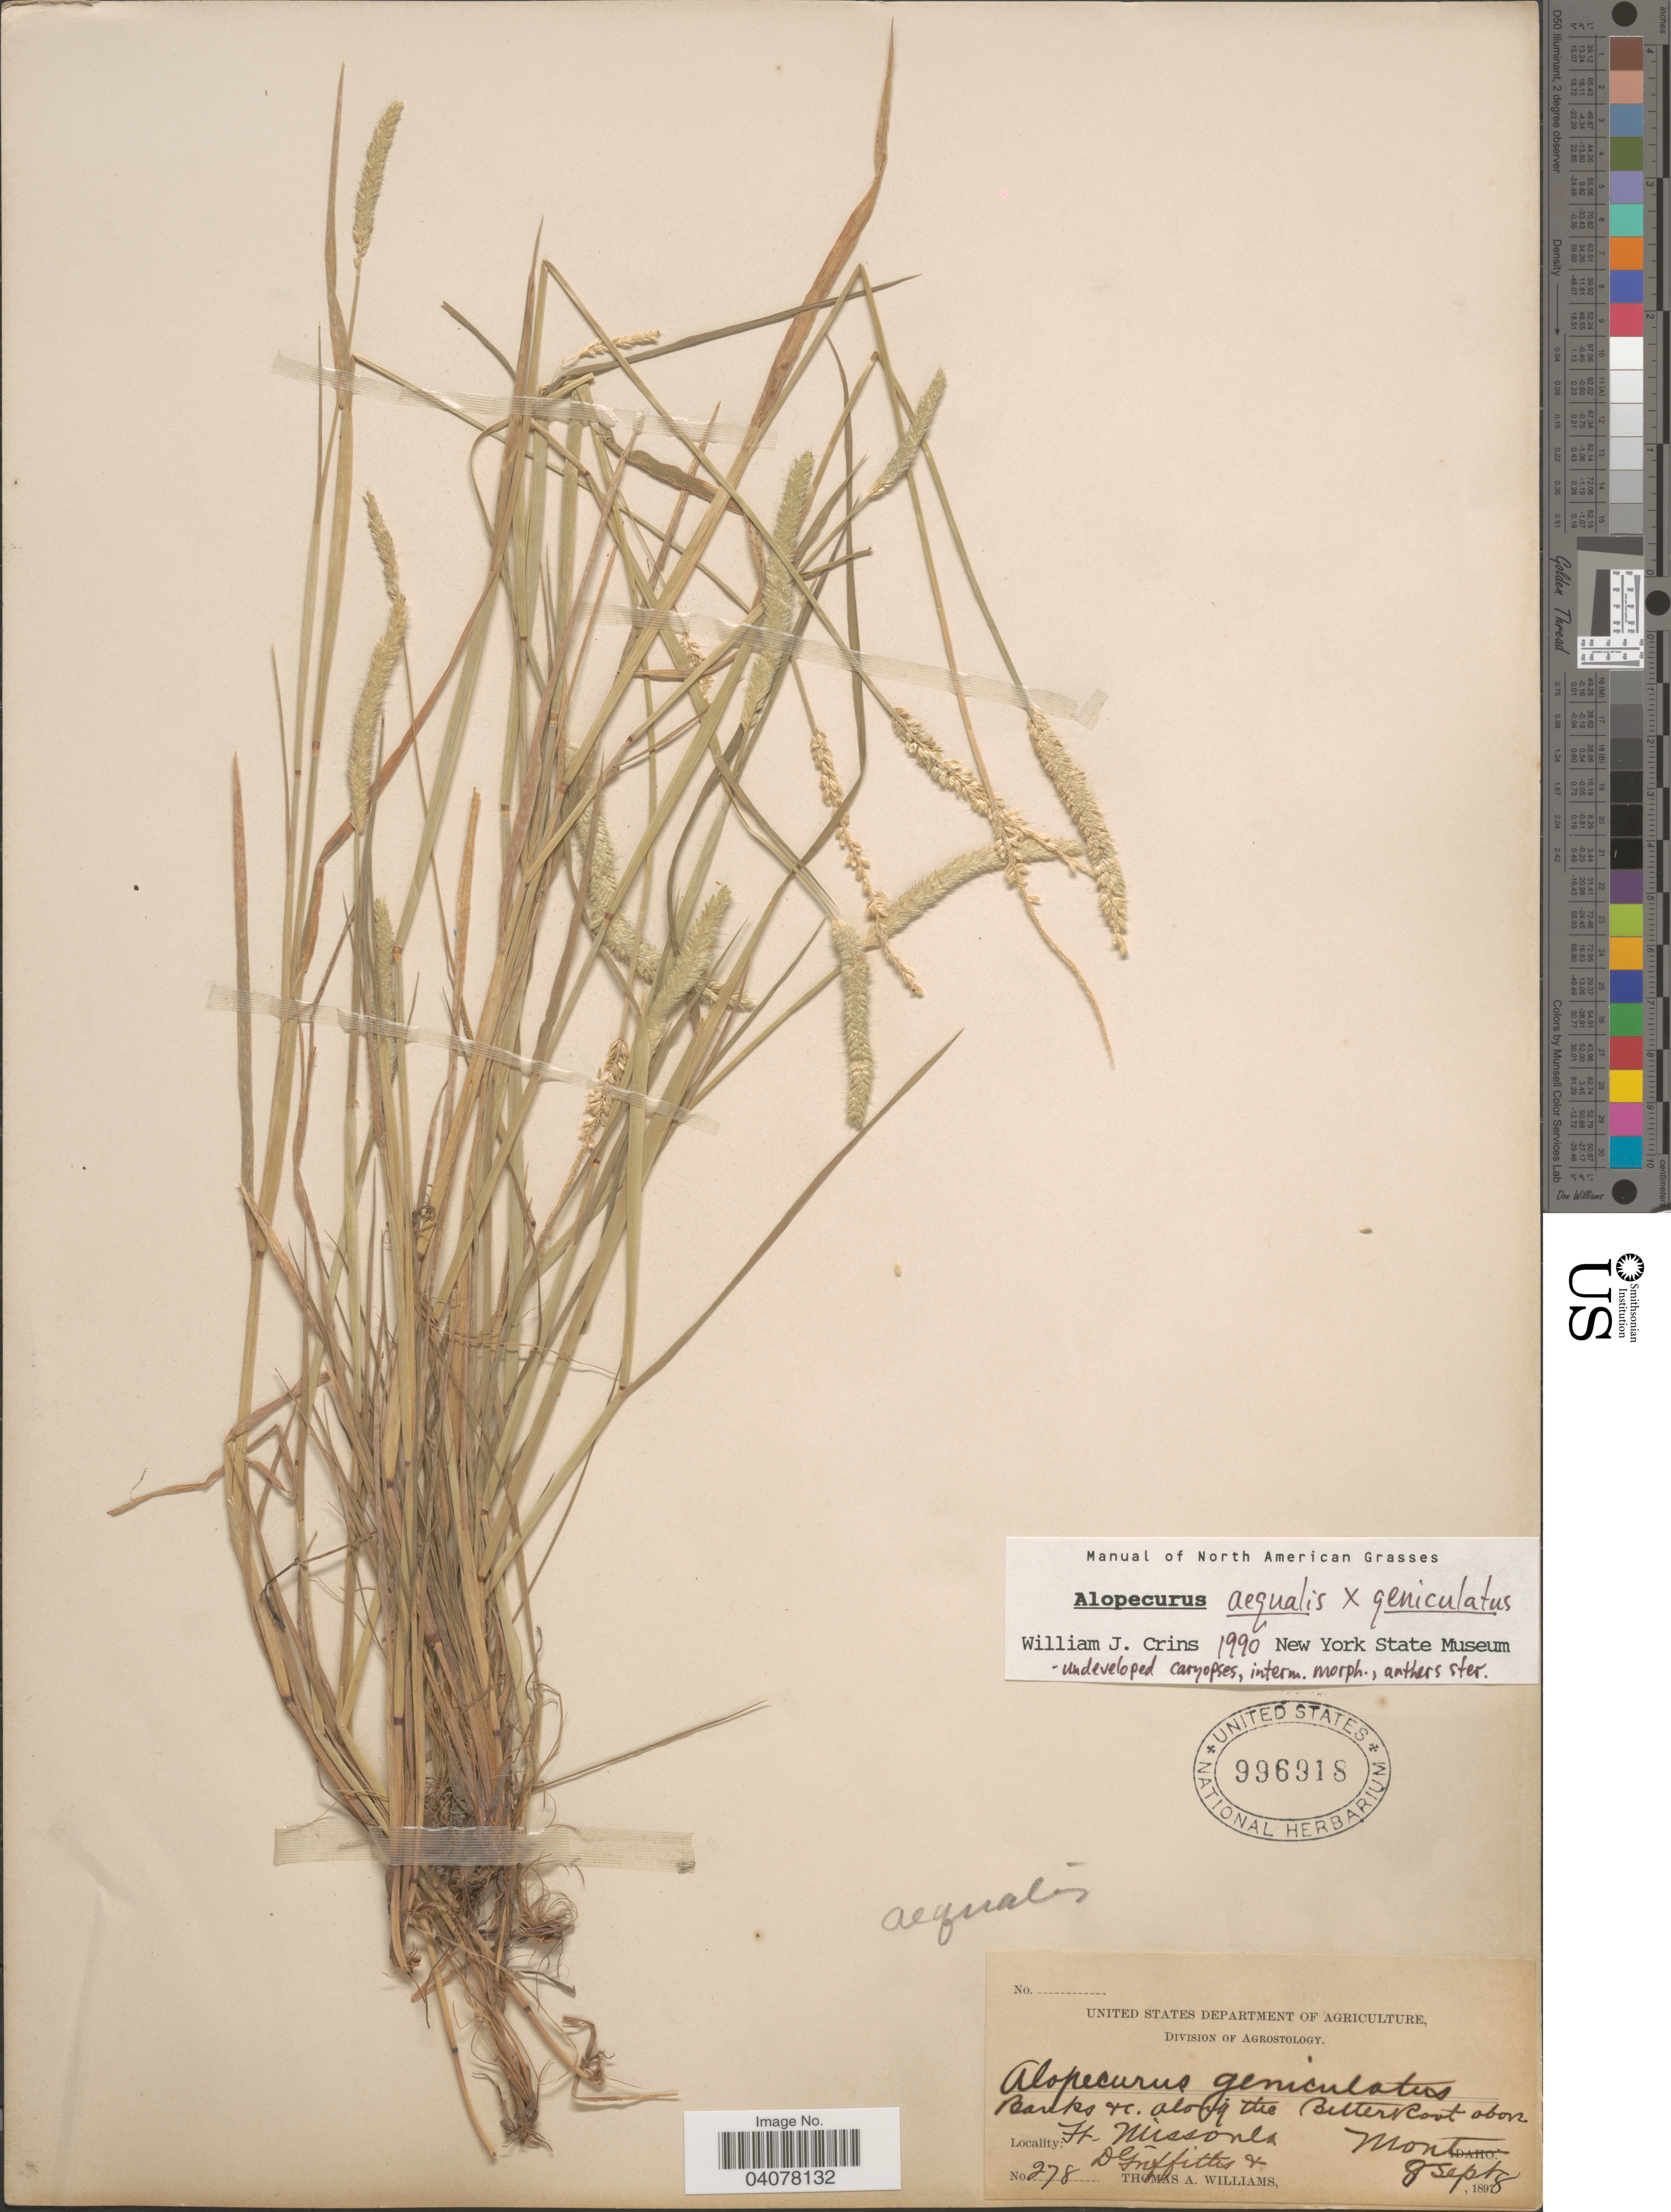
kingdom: Plantae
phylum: Tracheophyta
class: Liliopsida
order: Poales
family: Poaceae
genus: Alopecurus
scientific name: Alopecurus aequalis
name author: Sobol.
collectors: D. Griffiths & T. A. Williams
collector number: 278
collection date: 1898-09-08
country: United States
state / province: Montana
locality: Banks +c along the Bitterroot above Ft. Missoula.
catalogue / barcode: US 996918